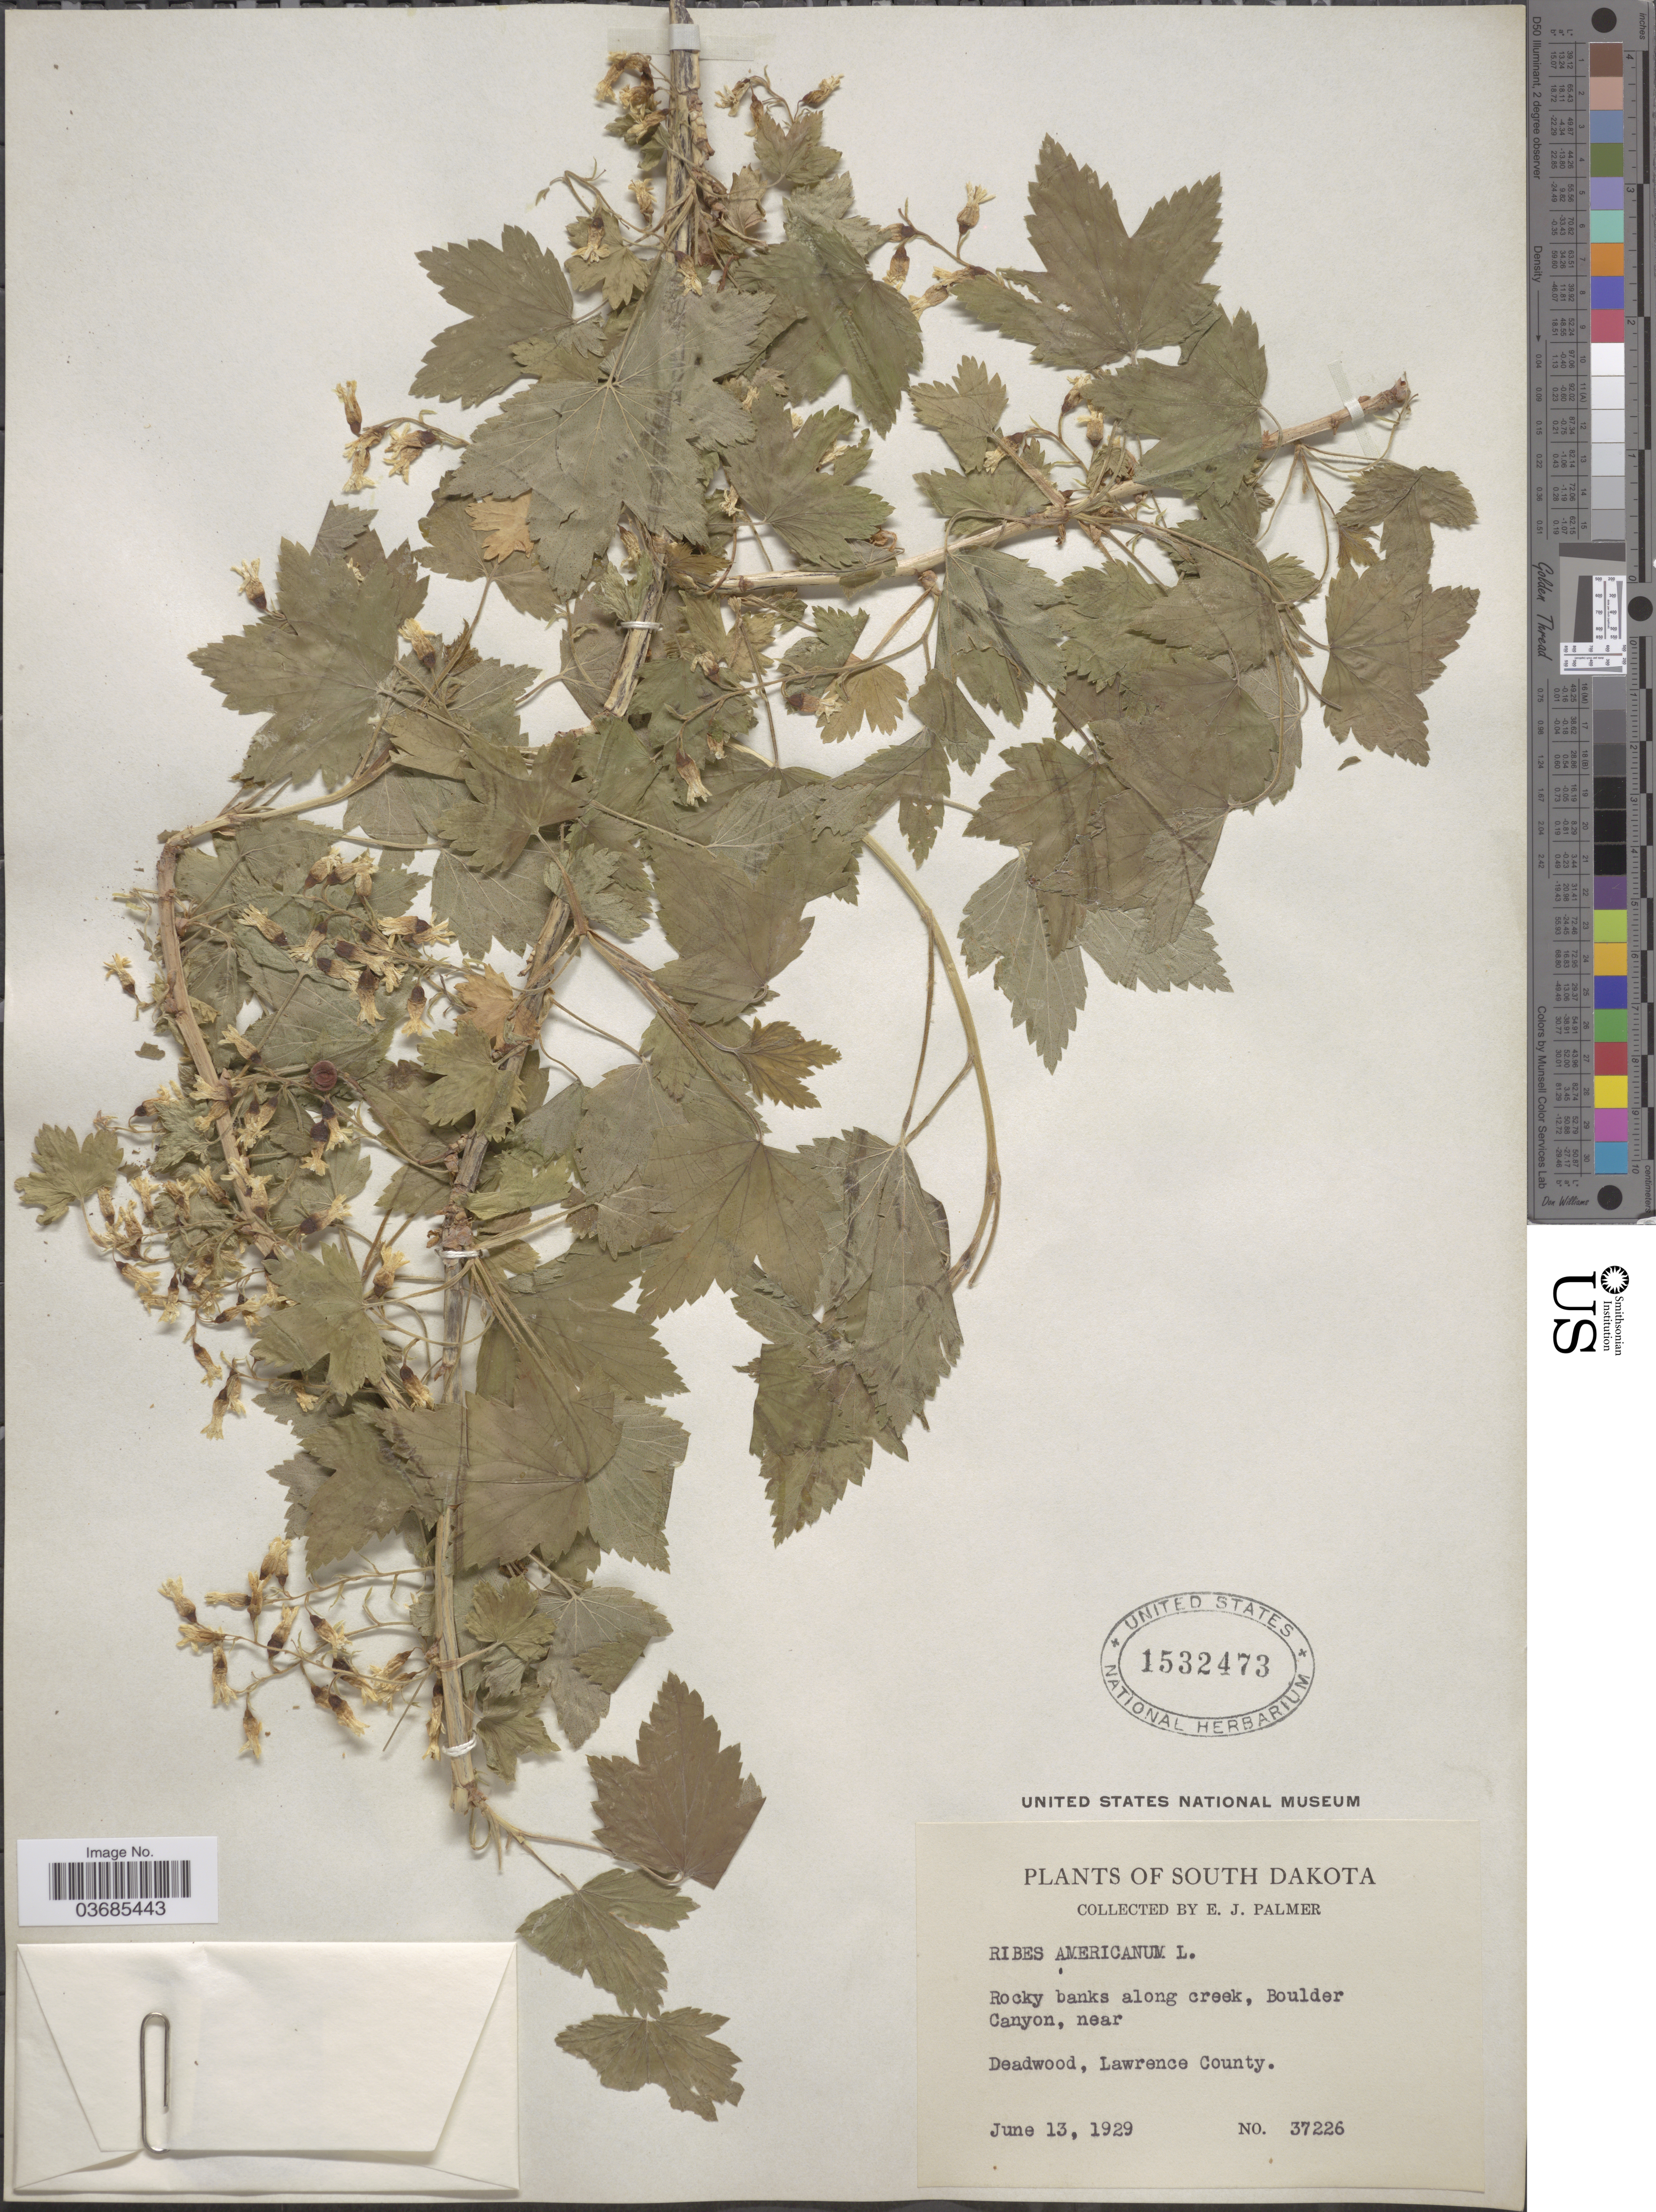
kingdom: Plantae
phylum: Tracheophyta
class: Magnoliopsida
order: Saxifragales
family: Grossulariaceae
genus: Ribes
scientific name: Ribes americanum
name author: Mill.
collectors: E. J. Palmer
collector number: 37226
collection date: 1929-06-13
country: United States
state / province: South Dakota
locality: Rocky banks along creek, Boulder Canyon, near Deadwood, Lawrence County.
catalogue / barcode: US 1532473